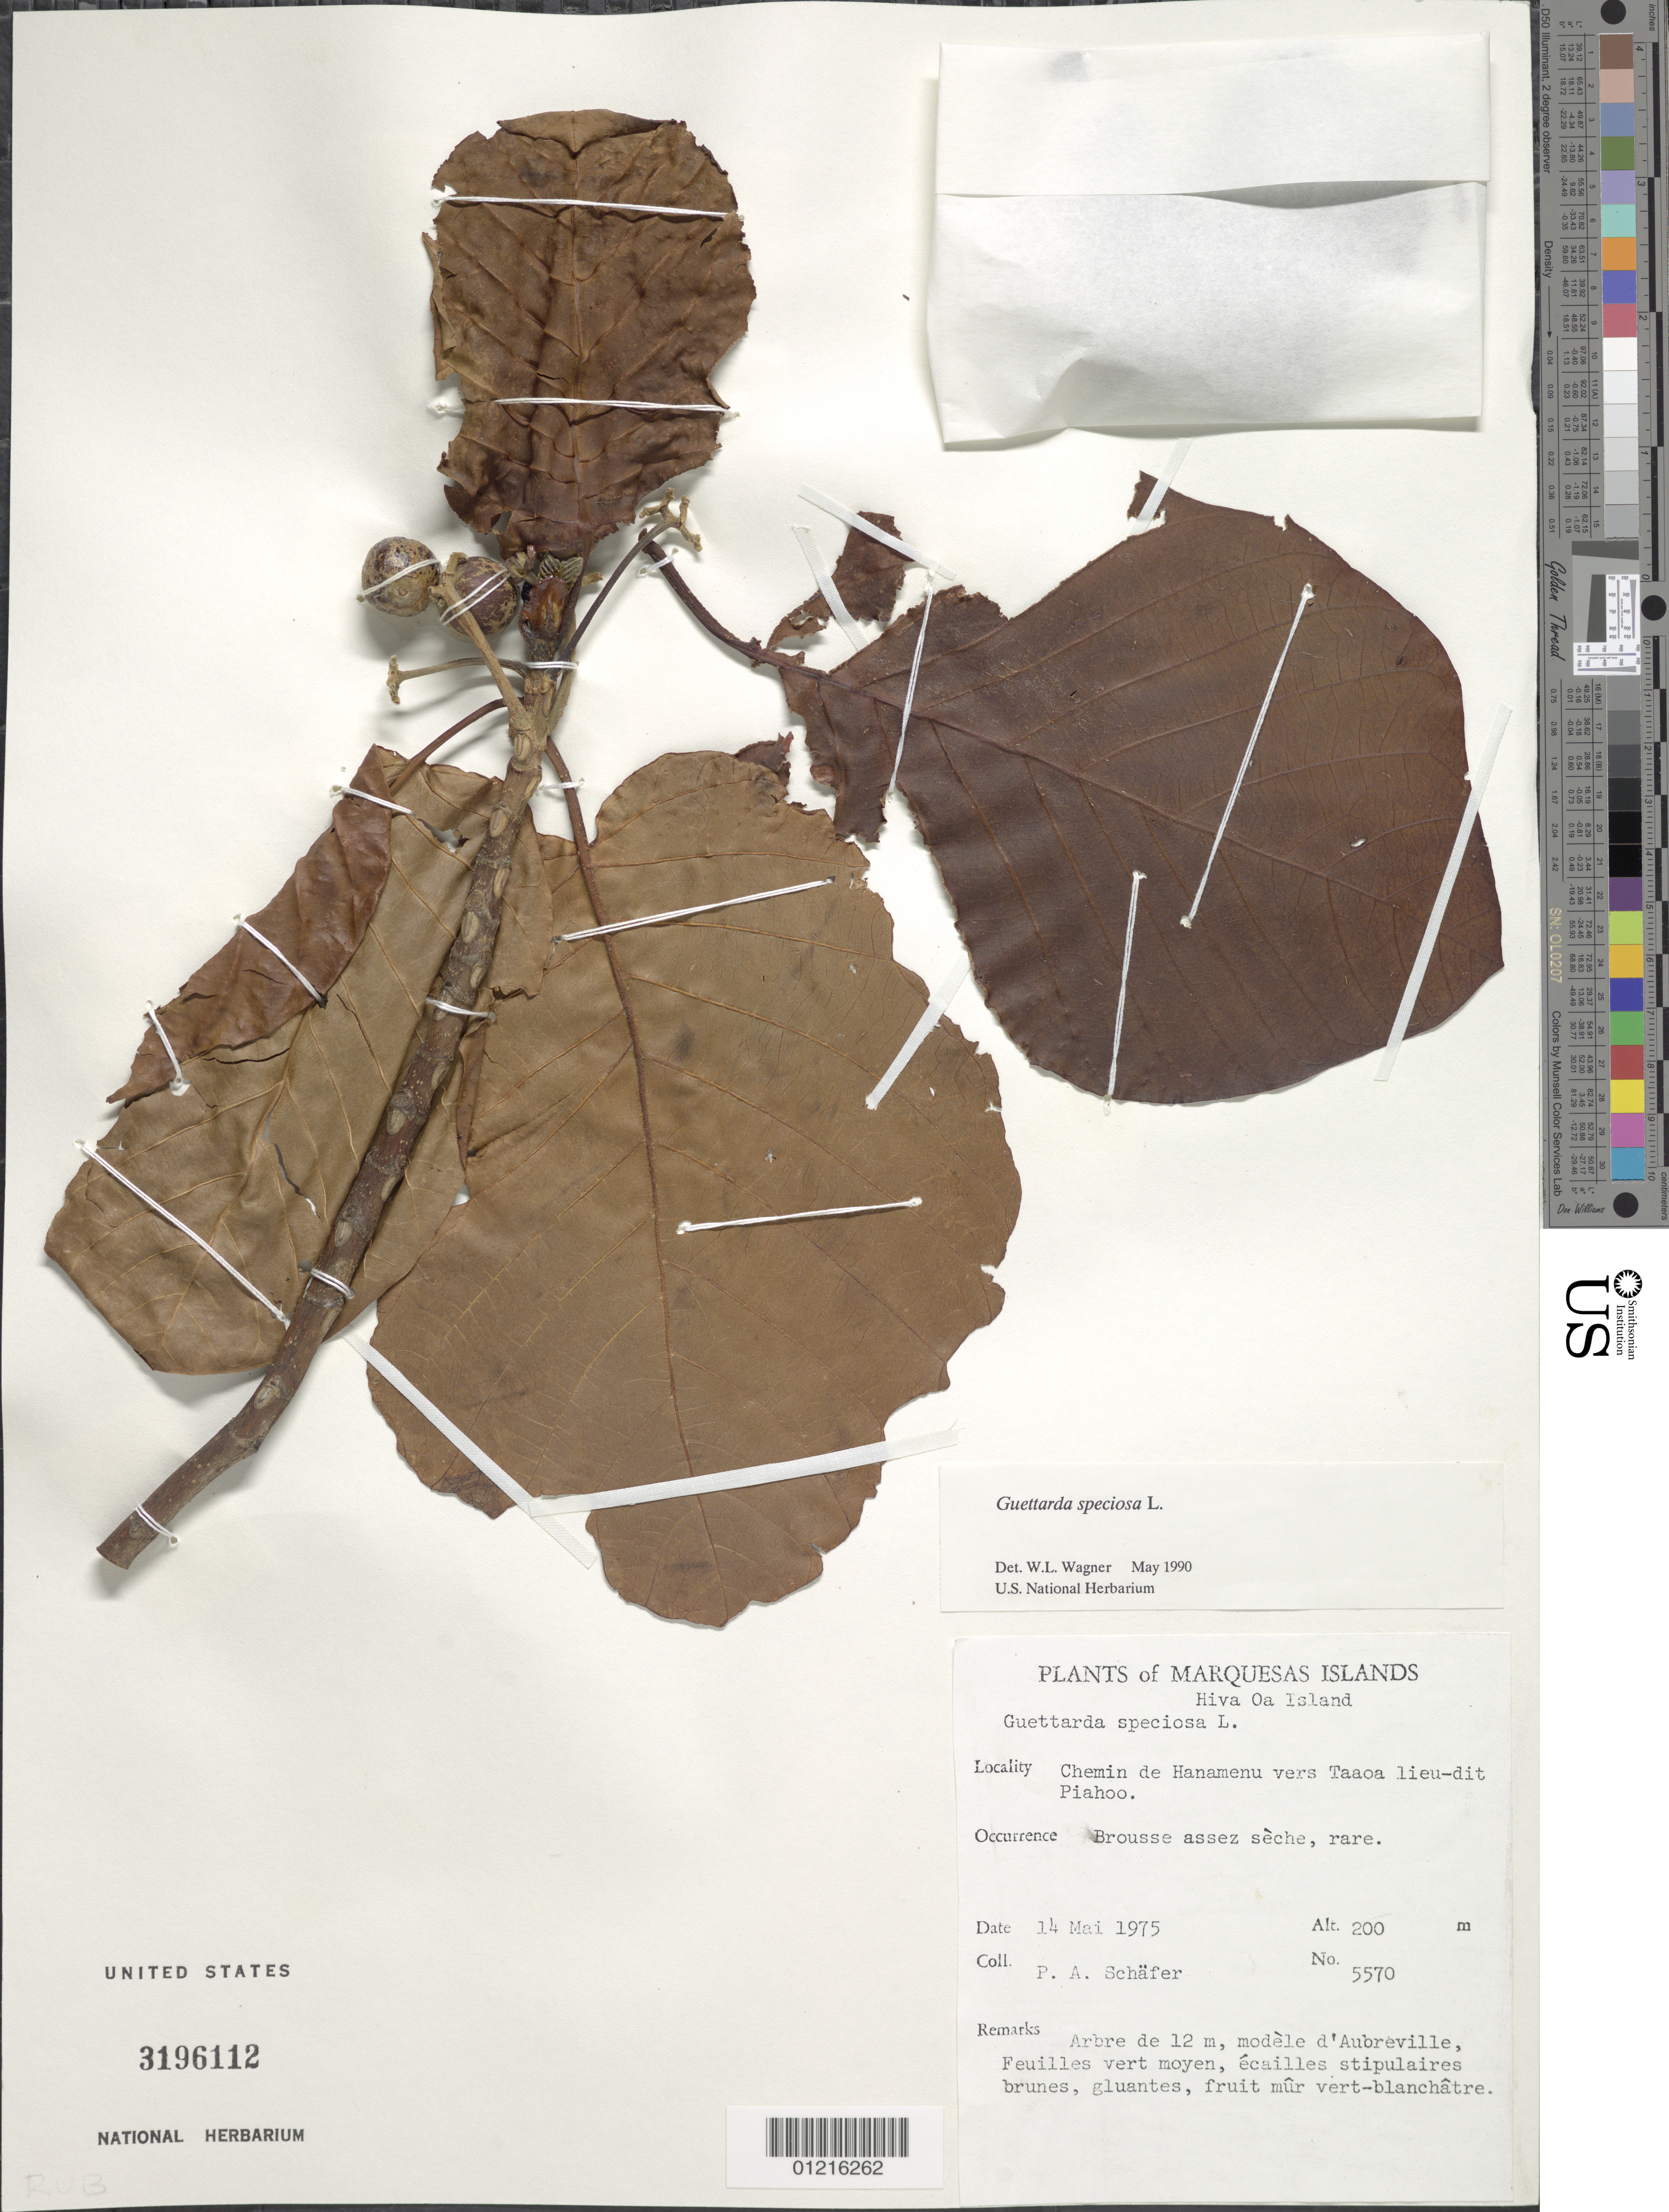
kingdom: Plantae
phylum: Tracheophyta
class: Magnoliopsida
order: Gentianales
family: Rubiaceae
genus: Guettarda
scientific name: Guettarda speciosa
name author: L.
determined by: Wagner, W. L., (BOT), Smithsonian Institution - National Museum of Natural History (UNITED STATES)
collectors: P. A. Schäfer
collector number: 5570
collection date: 1975-03-14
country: French Polynesia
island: Hiva Oa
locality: Chemin de Hanamenu vers Taaoa, lieu-dit Piahoo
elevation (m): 200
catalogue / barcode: US 3196112